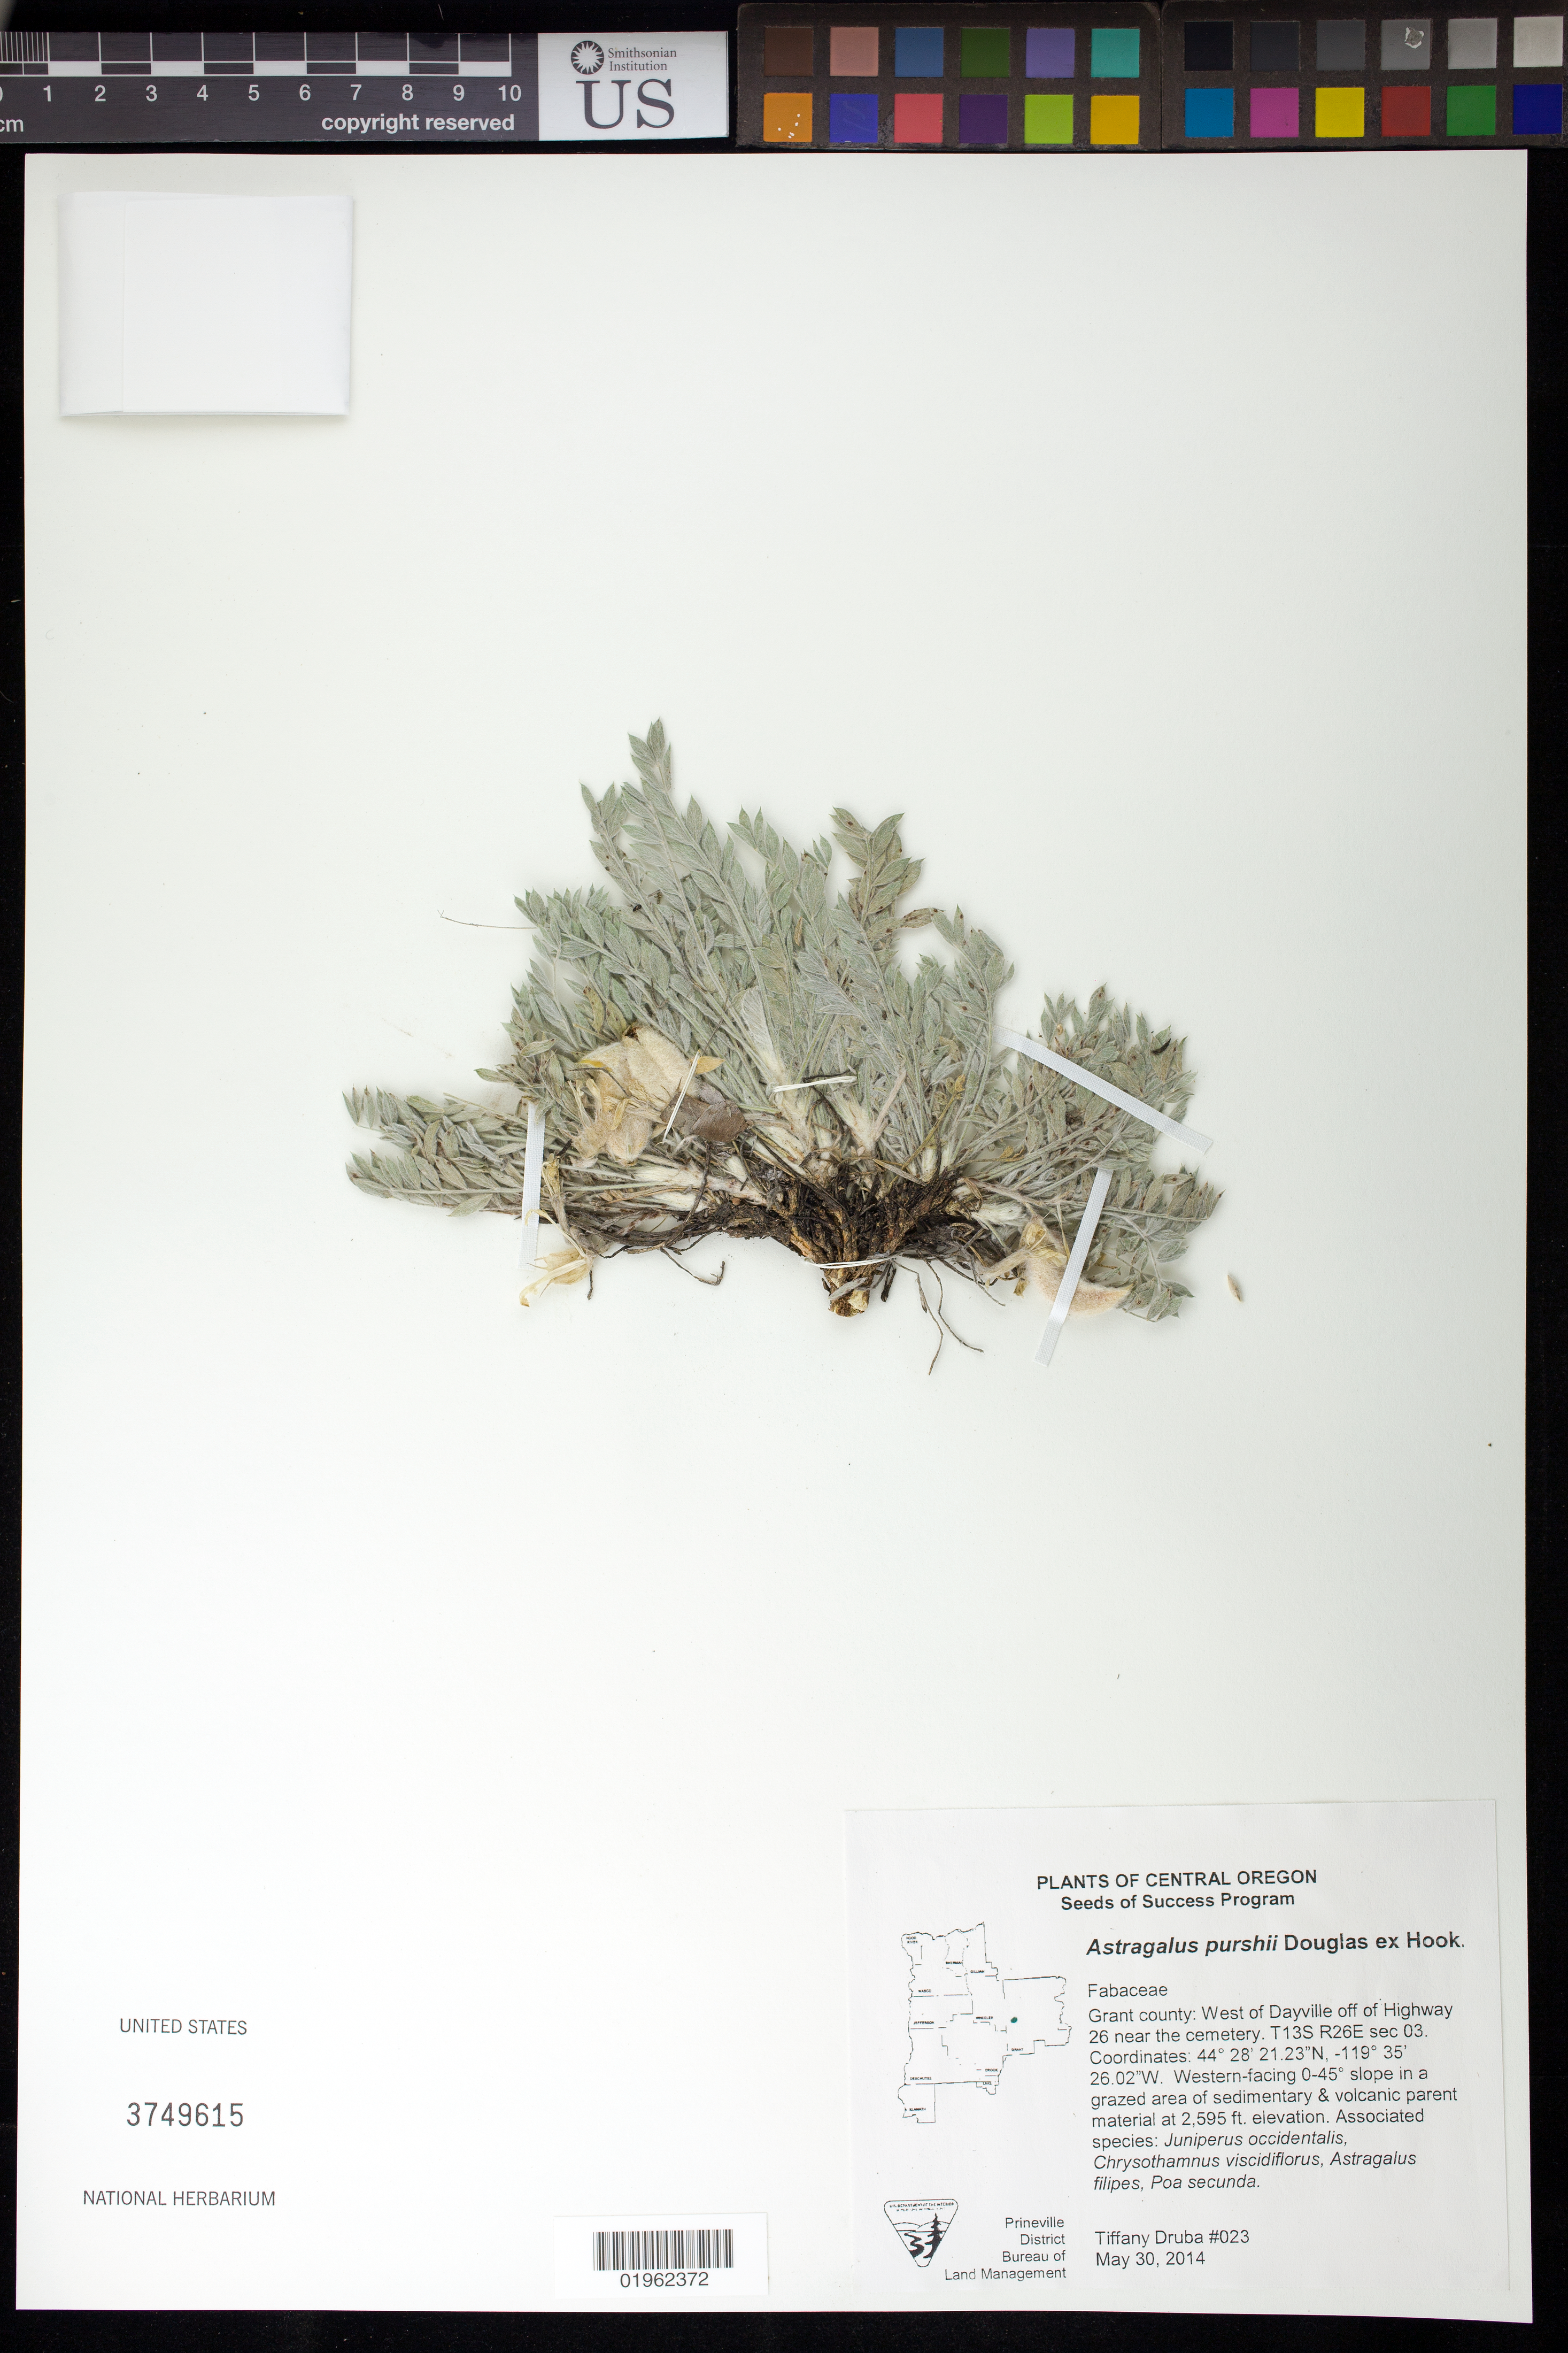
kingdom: Plantae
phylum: Tracheophyta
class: Magnoliopsida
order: Fabales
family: Fabaceae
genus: Astragalus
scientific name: Astragalus purshii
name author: Douglas ex Hook.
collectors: T. Druba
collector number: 023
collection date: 2014-05-30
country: United States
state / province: Oregon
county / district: Grant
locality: W of Dayville off of Hwy 26 near cemetery. T13S R26E sec 03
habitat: Grazed area of sedimentary and volcanic material. With Juniperus occidentalis, Poa seunda, Astragalus flipes, ect.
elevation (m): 791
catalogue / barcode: US 3749615